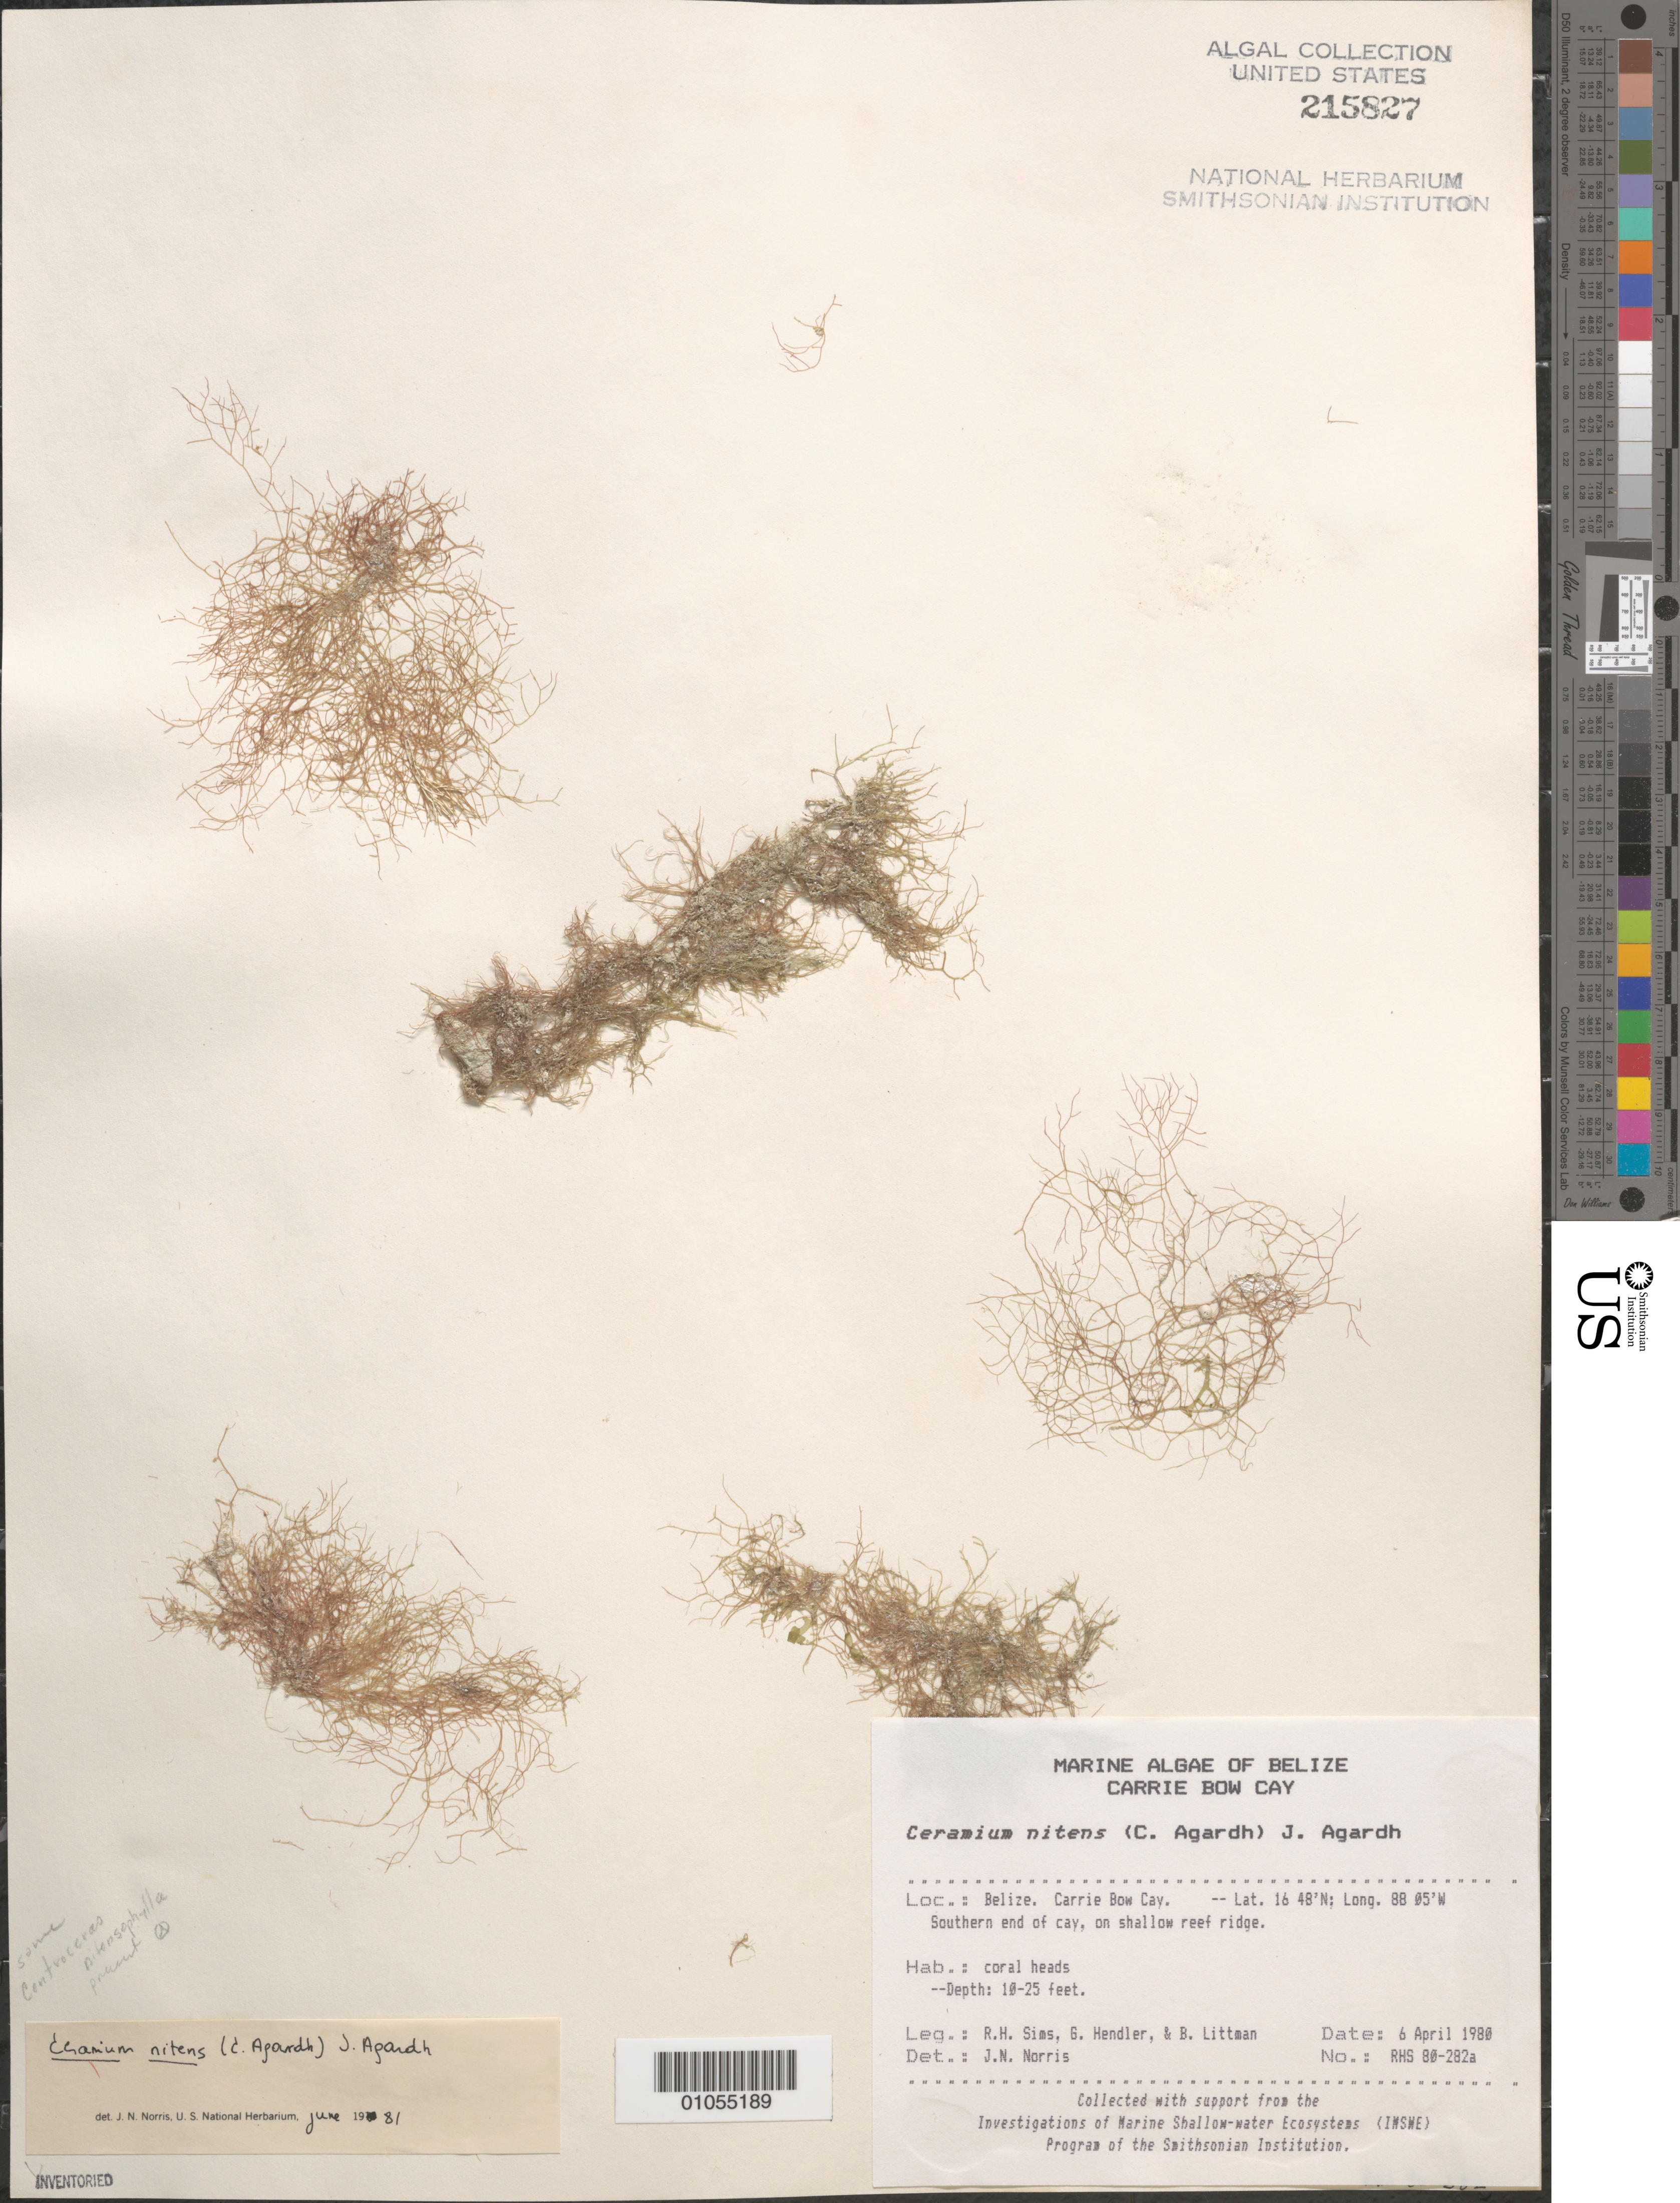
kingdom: Plantae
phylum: Rhodophyta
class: Florideophyceae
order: Ceramiales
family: Ceramiaceae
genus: Ceramium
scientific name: Ceramium nitens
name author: (C. Agardh) J. Agardh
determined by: Norris, James N.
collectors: R. H. Sims, G. Hendler & B. Littman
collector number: RHS 80-282a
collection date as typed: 06 Apr 1980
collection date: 1980-04-06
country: Belize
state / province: Stann Creek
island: Carrie Bow Cay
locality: Off the cay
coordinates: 16 48'N, 88 05'W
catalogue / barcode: US 215827